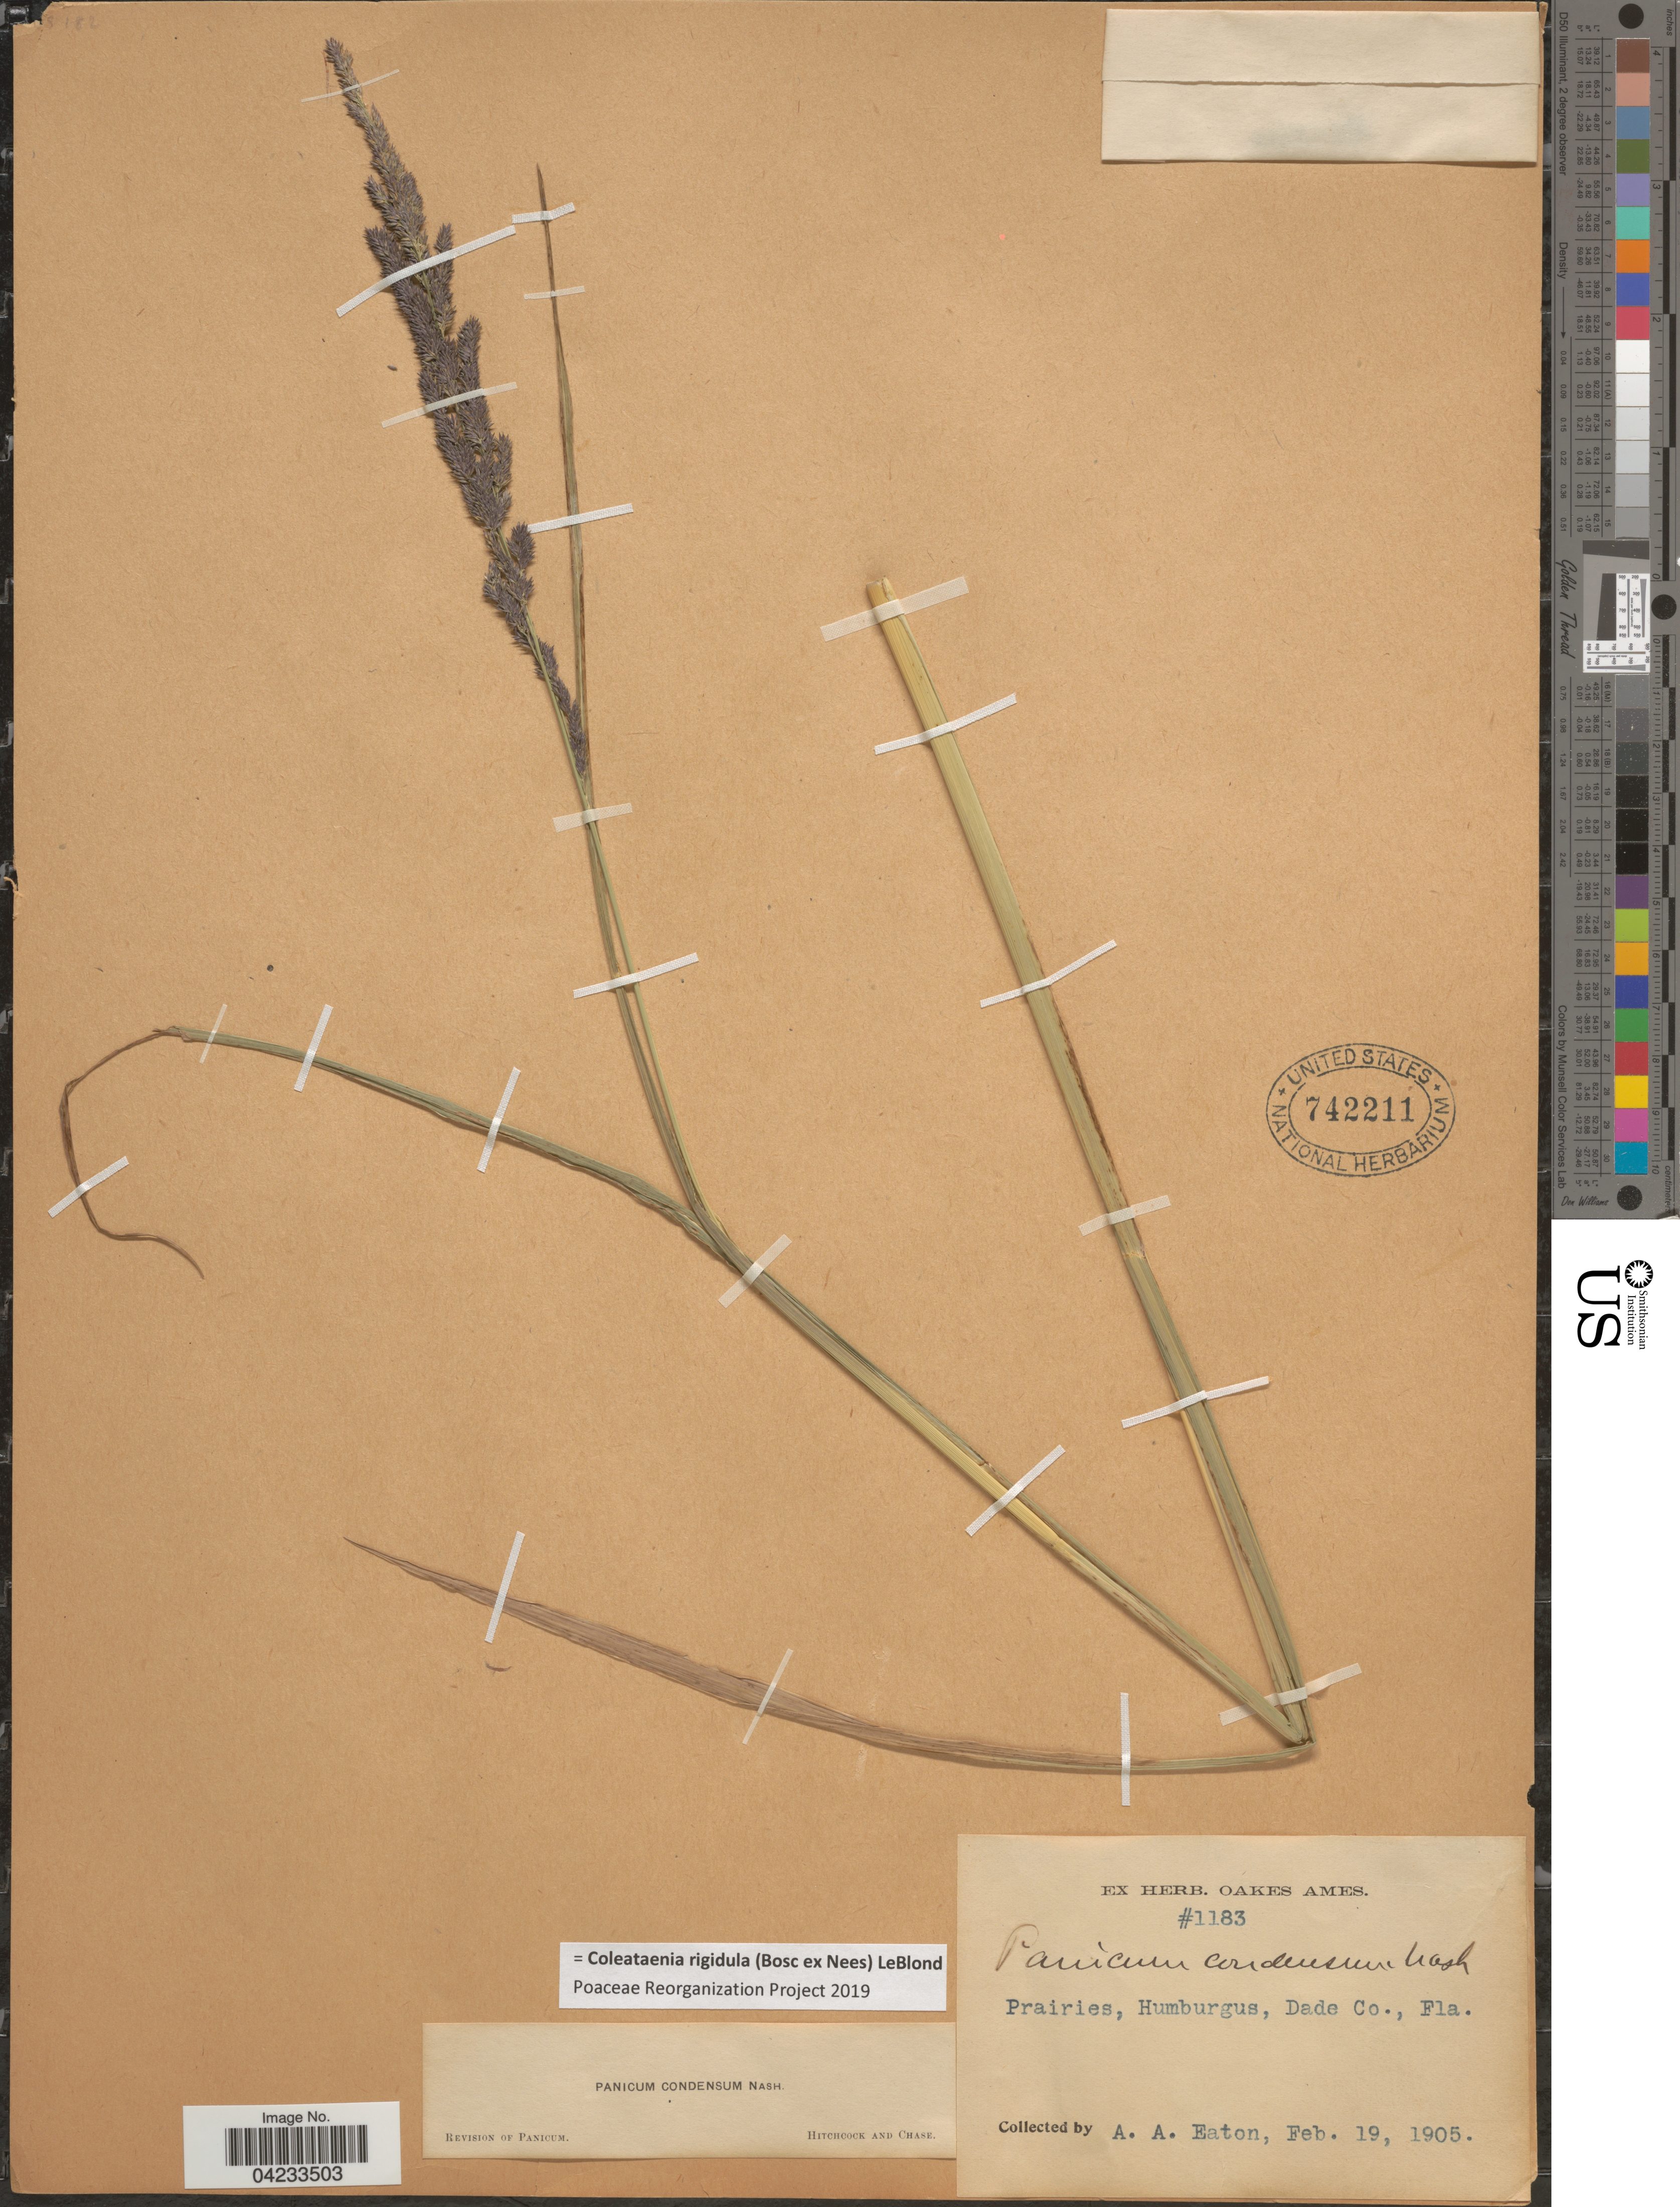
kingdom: Plantae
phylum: Tracheophyta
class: Liliopsida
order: Poales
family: Poaceae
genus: Coleataenia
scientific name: Coleataenia rigidula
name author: (Bosc ex Nees) LeBlond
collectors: A. A. Eaton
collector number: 1183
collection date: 1905-02-19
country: United States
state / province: Florida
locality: Prairies, Humburgus, Dade Co.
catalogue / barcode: US 742211